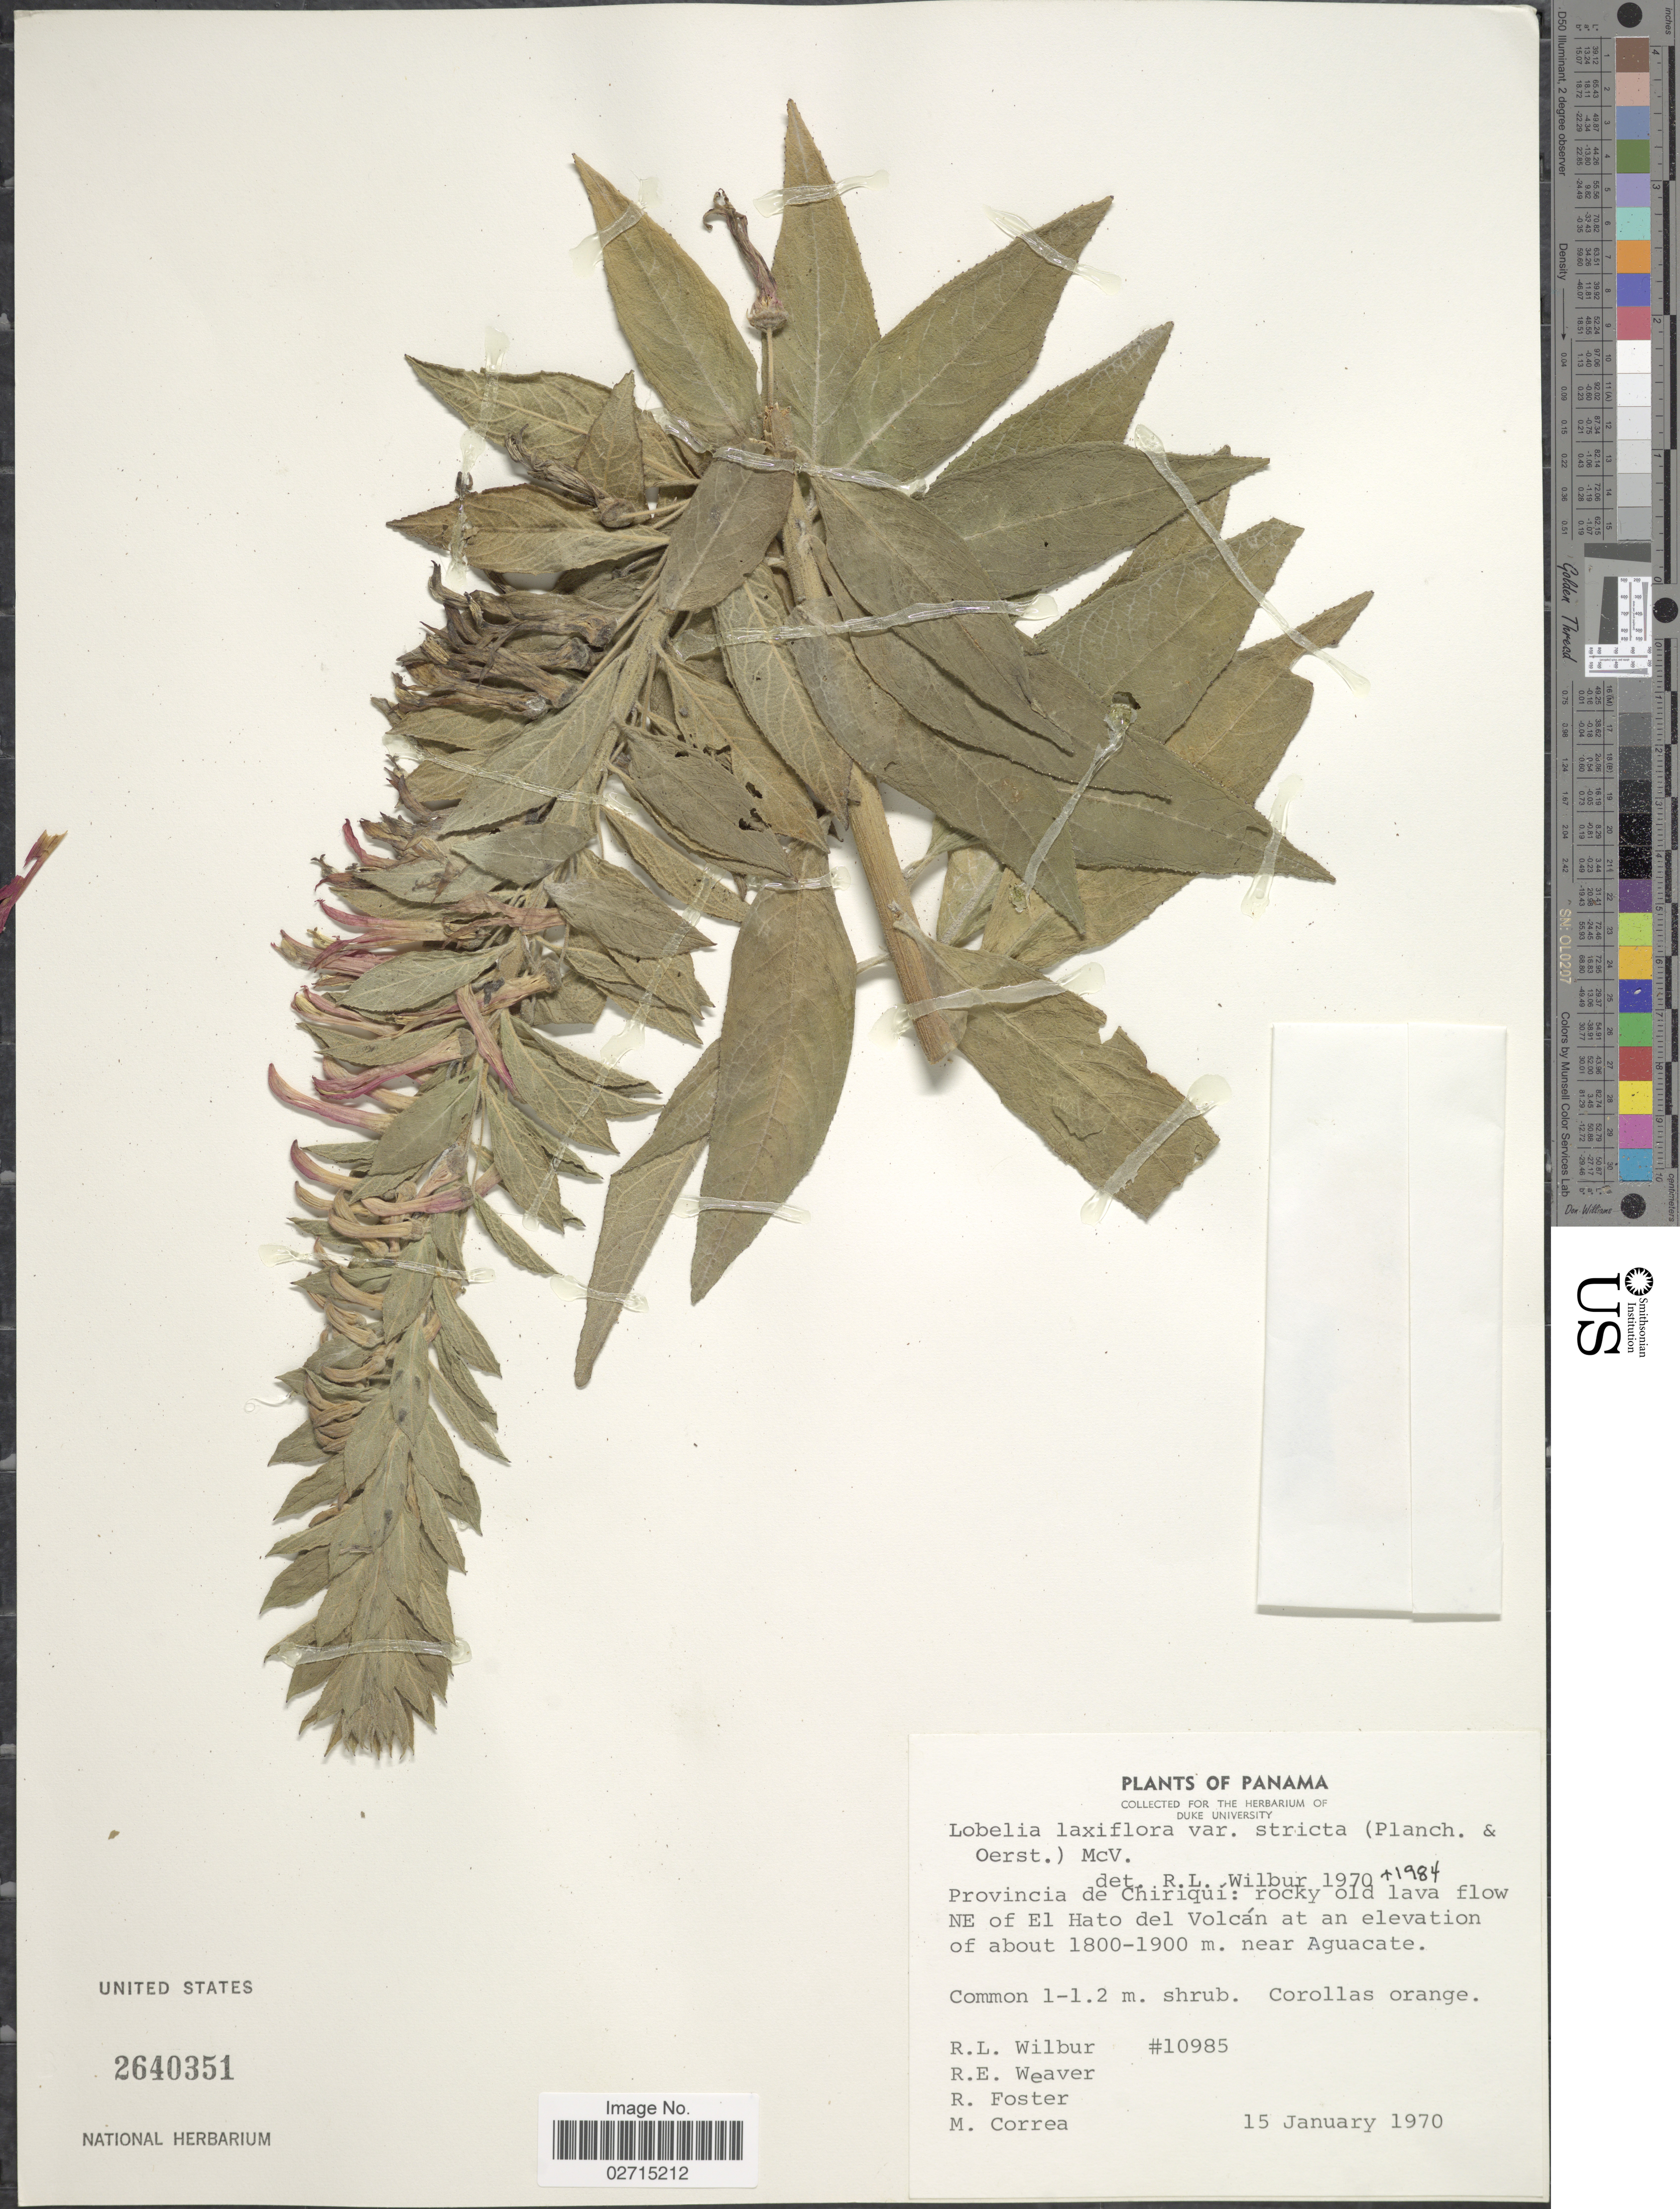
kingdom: Plantae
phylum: Tracheophyta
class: Magnoliopsida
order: Asterales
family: Campanulaceae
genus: Lobelia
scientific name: Lobelia laxiflora var. stricta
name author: (Planch. & Oerst.) McVaugh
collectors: R. L. Wilbur, R. E. Weaver, R. Foster & M. Correa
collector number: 10985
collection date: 1970-01-15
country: Panama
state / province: Chiriqui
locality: Rocky old lava flow NE of El Hato del Volcán near Aguacate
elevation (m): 1800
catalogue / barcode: US 2640351